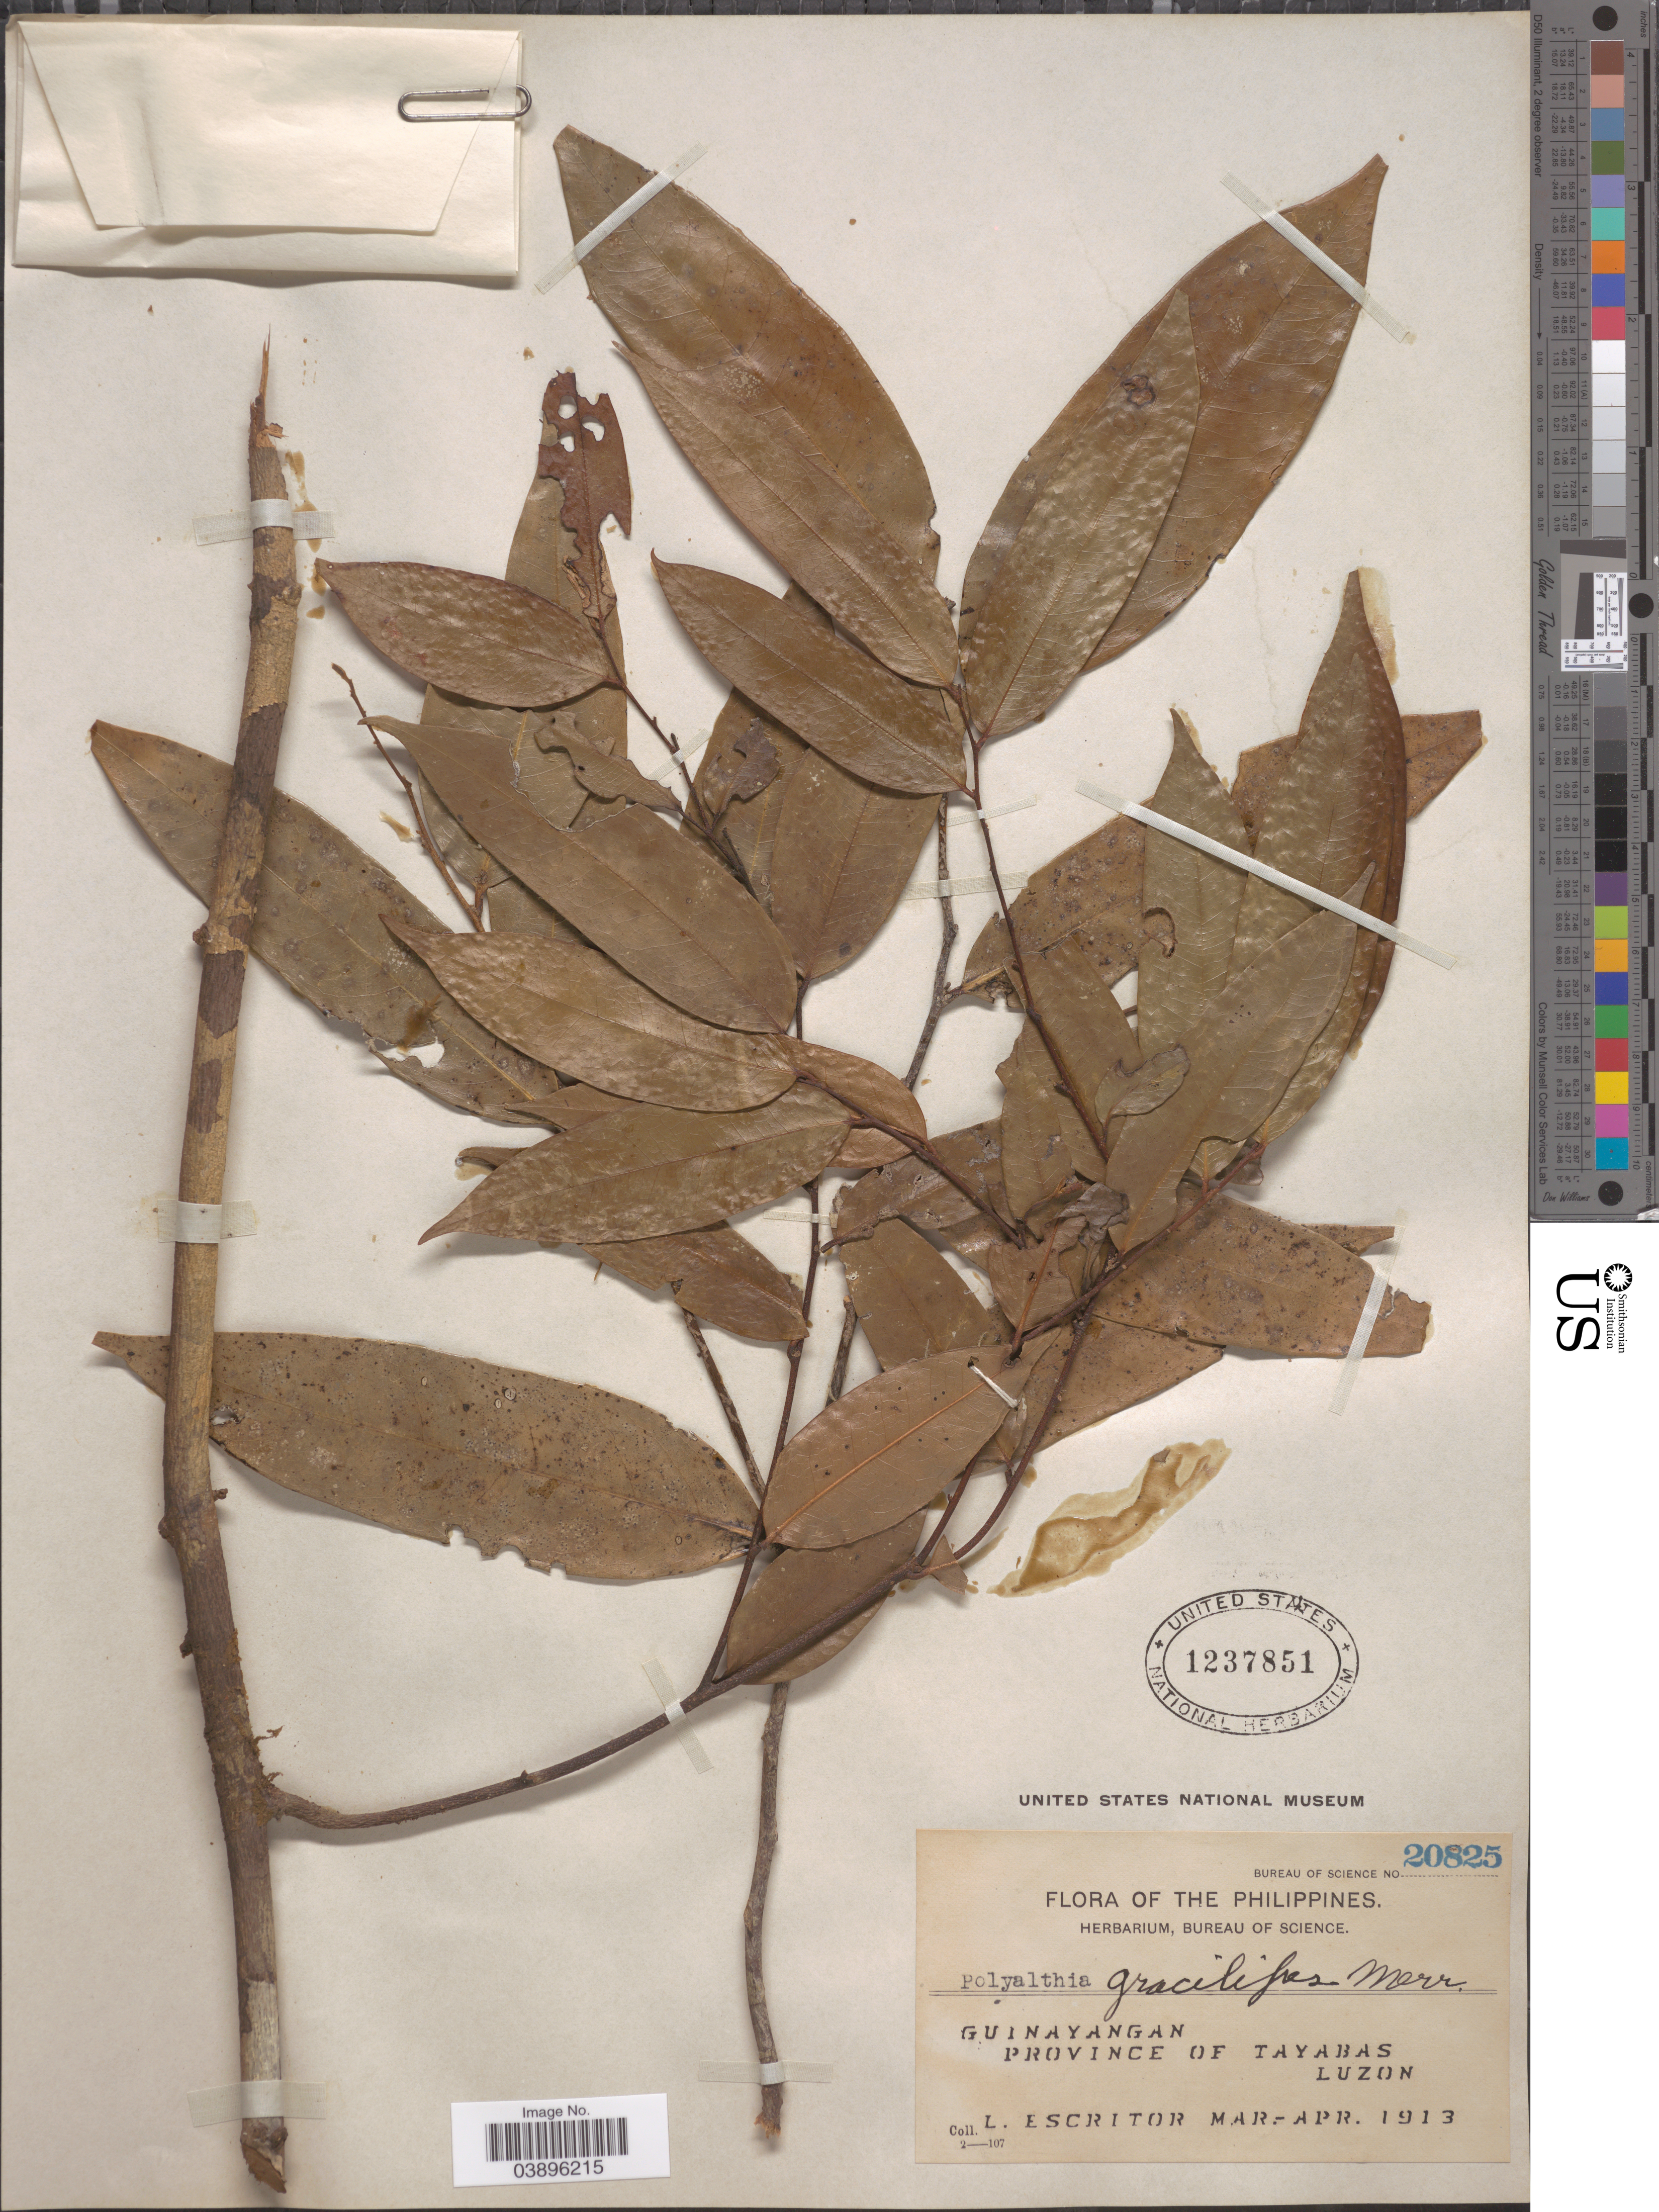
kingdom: Plantae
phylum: Tracheophyta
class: Magnoliopsida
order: Magnoliales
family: Annonaceae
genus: Polyalthia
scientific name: Polyalthia gracilipes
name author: Merr.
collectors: L. Escritor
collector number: Bureau of Science 20825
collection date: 1913-03/1913-04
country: Philippines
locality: Guinayangan. Province of Tayabas. Luzon.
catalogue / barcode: US 1237851